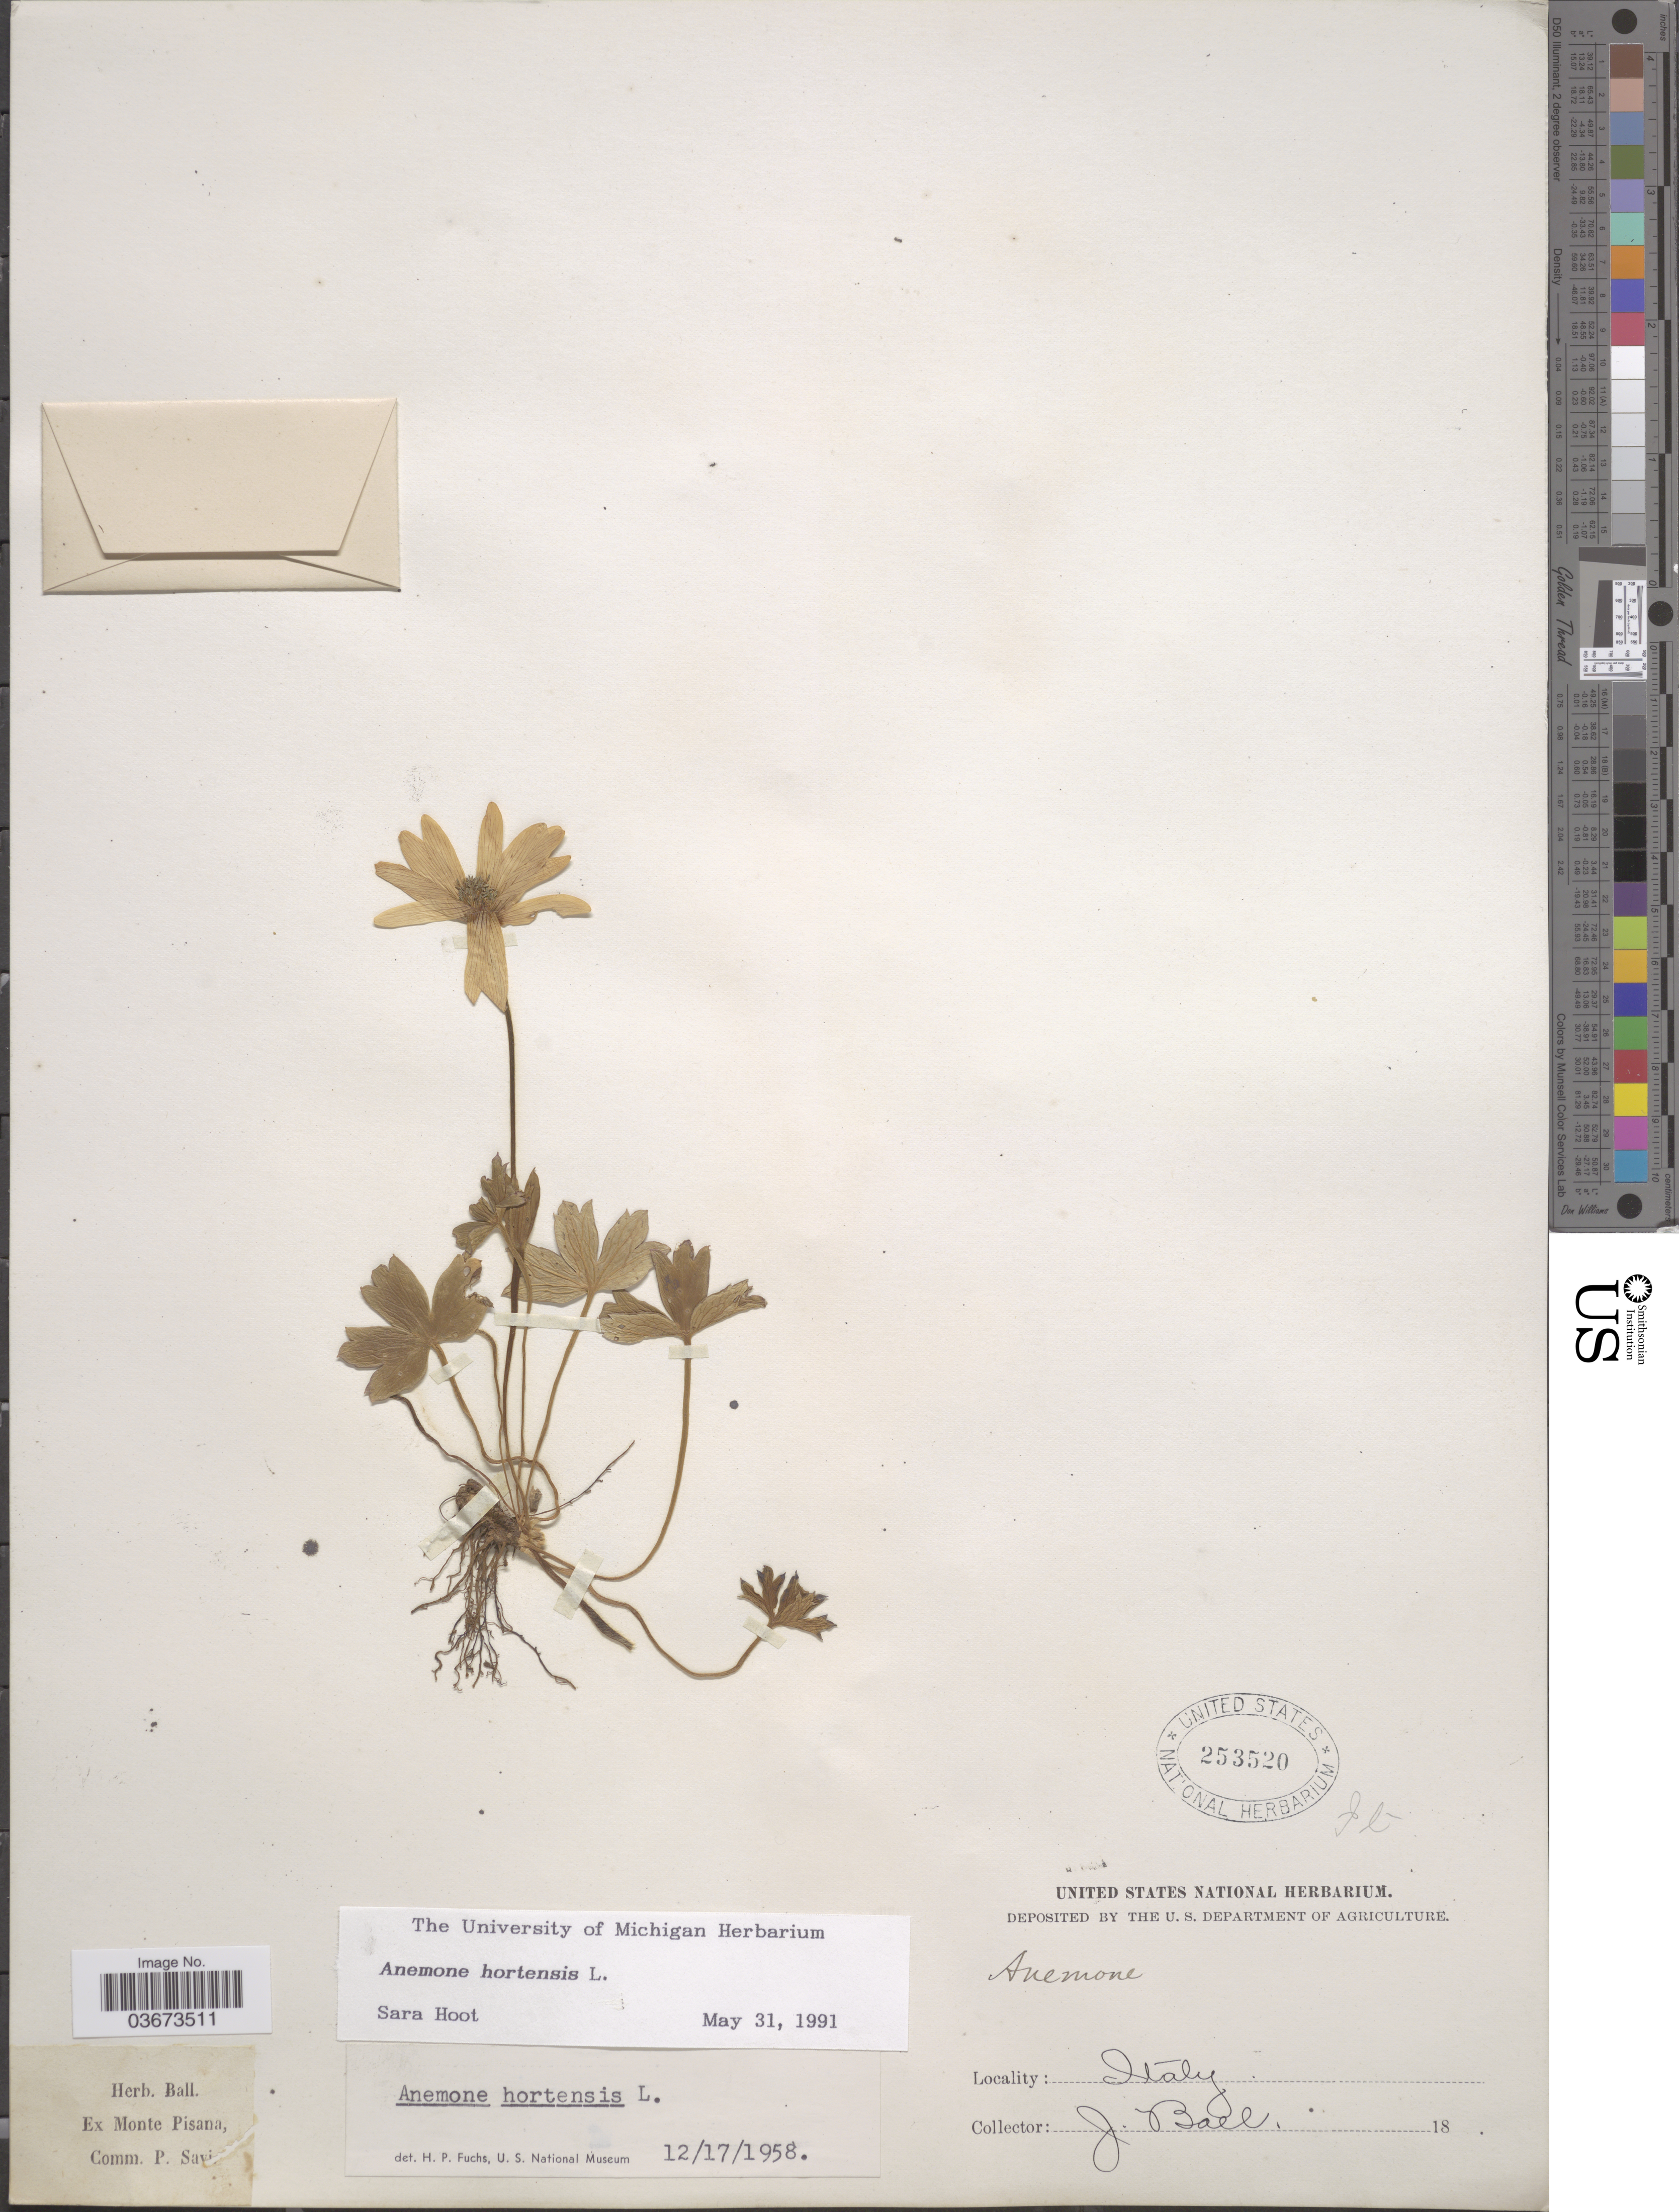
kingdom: Plantae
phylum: Tracheophyta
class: Magnoliopsida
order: Ranunculales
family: Ranunculaceae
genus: Anemone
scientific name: Anemone hortensis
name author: L.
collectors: J. Ball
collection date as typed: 18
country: Italy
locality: Ex Monte Pisana.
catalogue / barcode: US 253520